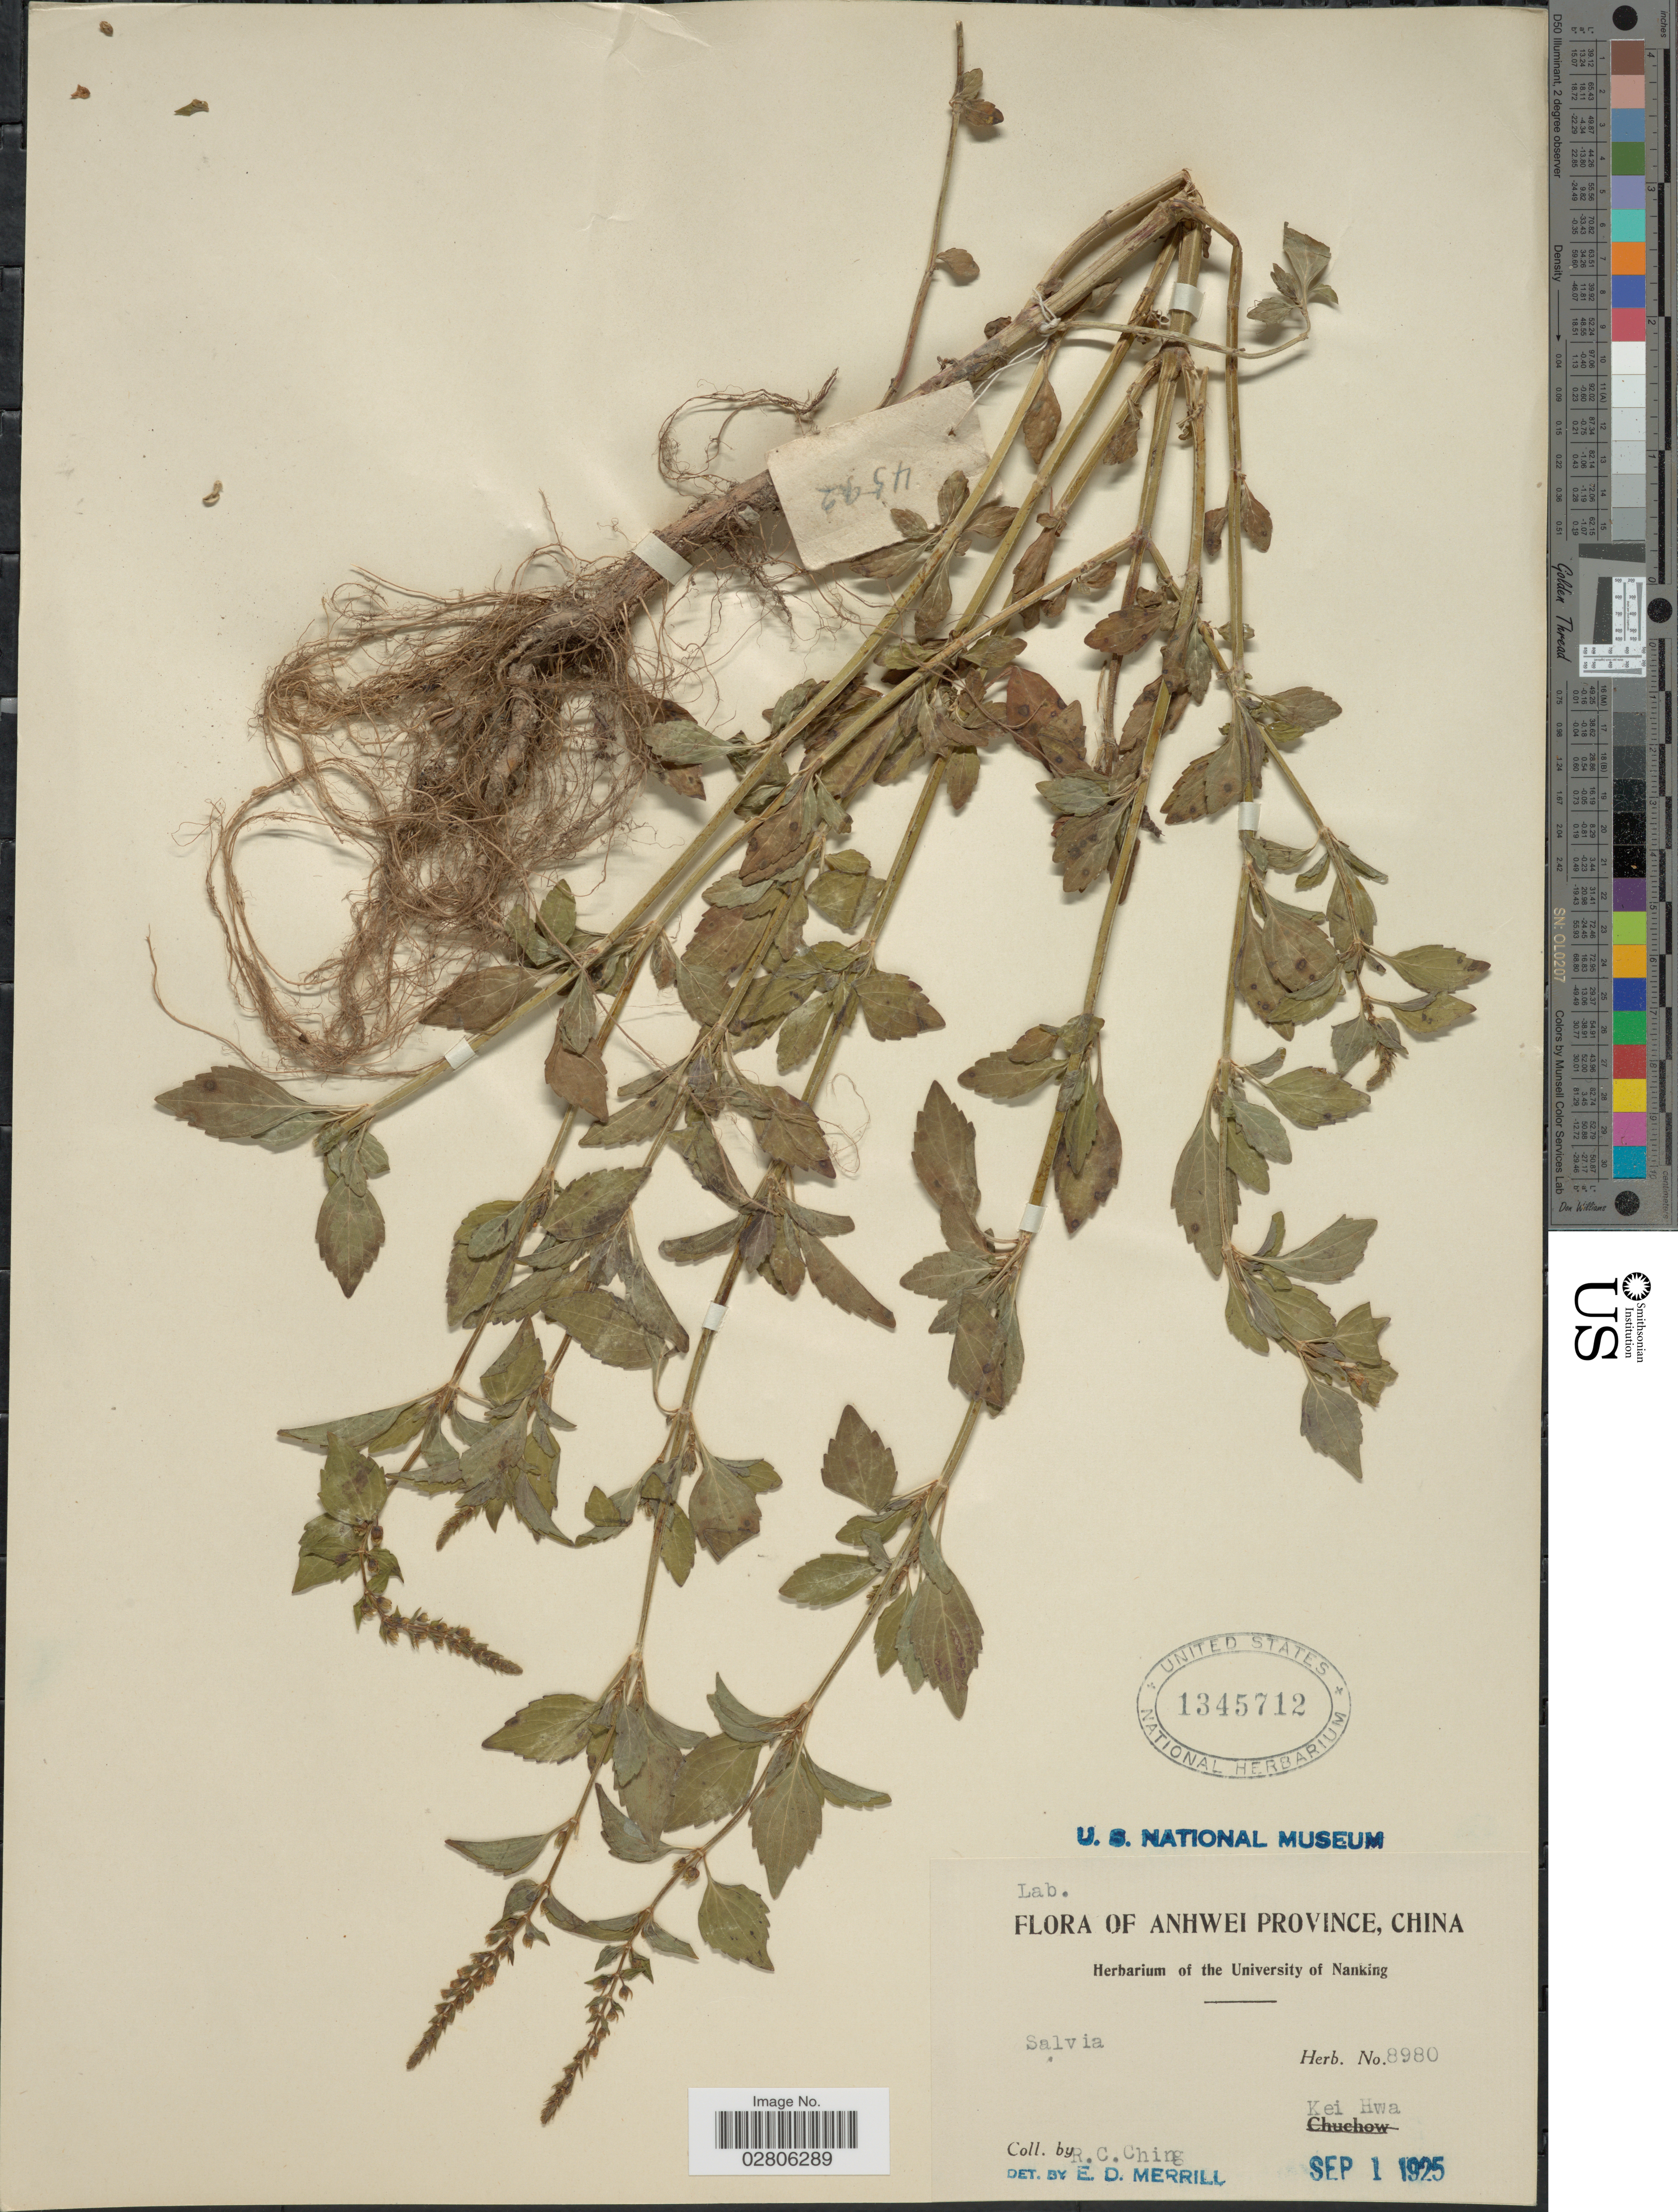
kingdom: Plantae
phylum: Tracheophyta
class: Magnoliopsida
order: Lamiales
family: Lamiaceae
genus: Salvia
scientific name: Salvia plebeia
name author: R. Br.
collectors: R. C. Ching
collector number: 8980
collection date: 1925-09-01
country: China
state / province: Anhui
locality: Anhwei Province, Kei Hwa.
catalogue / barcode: US 1345712